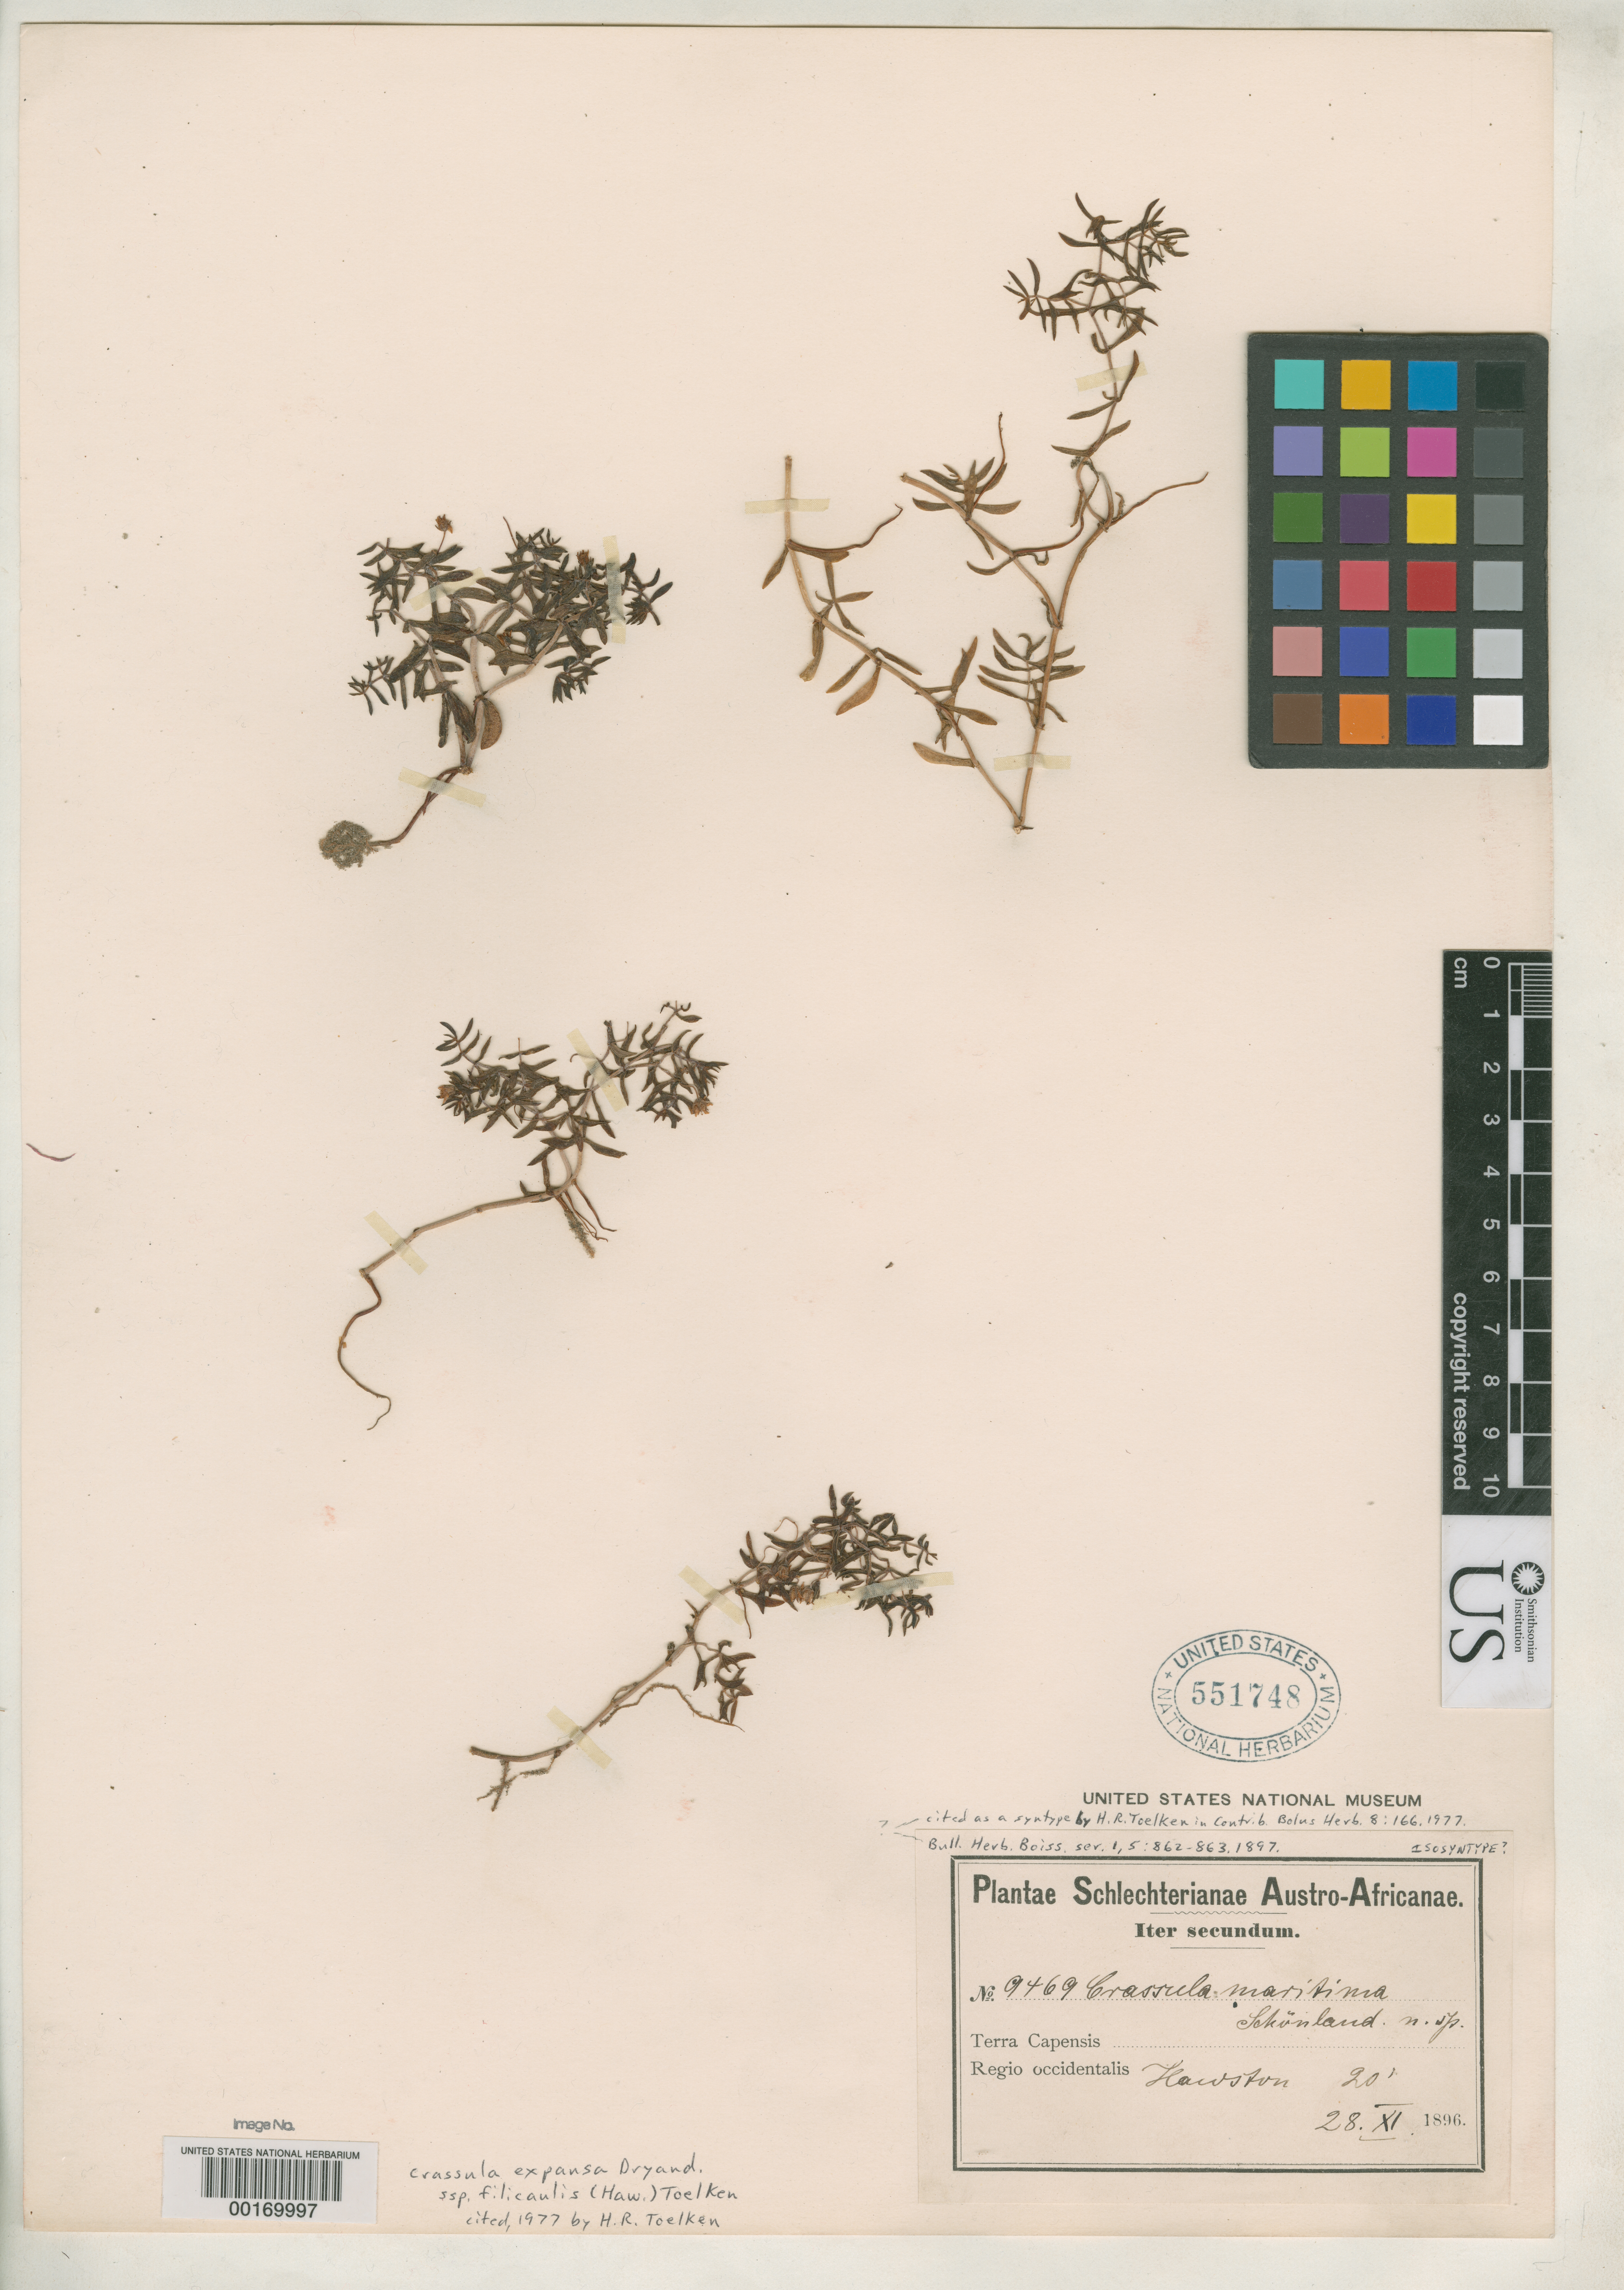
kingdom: Plantae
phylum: Tracheophyta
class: Magnoliopsida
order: Saxifragales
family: Crassulaceae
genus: Crassula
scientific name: Crassula maritima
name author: Schönland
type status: Isosyntype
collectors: F. R. R. Schlechter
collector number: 9469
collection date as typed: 28 Nov 1896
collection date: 1896-11-28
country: South Africa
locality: Hawston.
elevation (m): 6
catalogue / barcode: US 551748